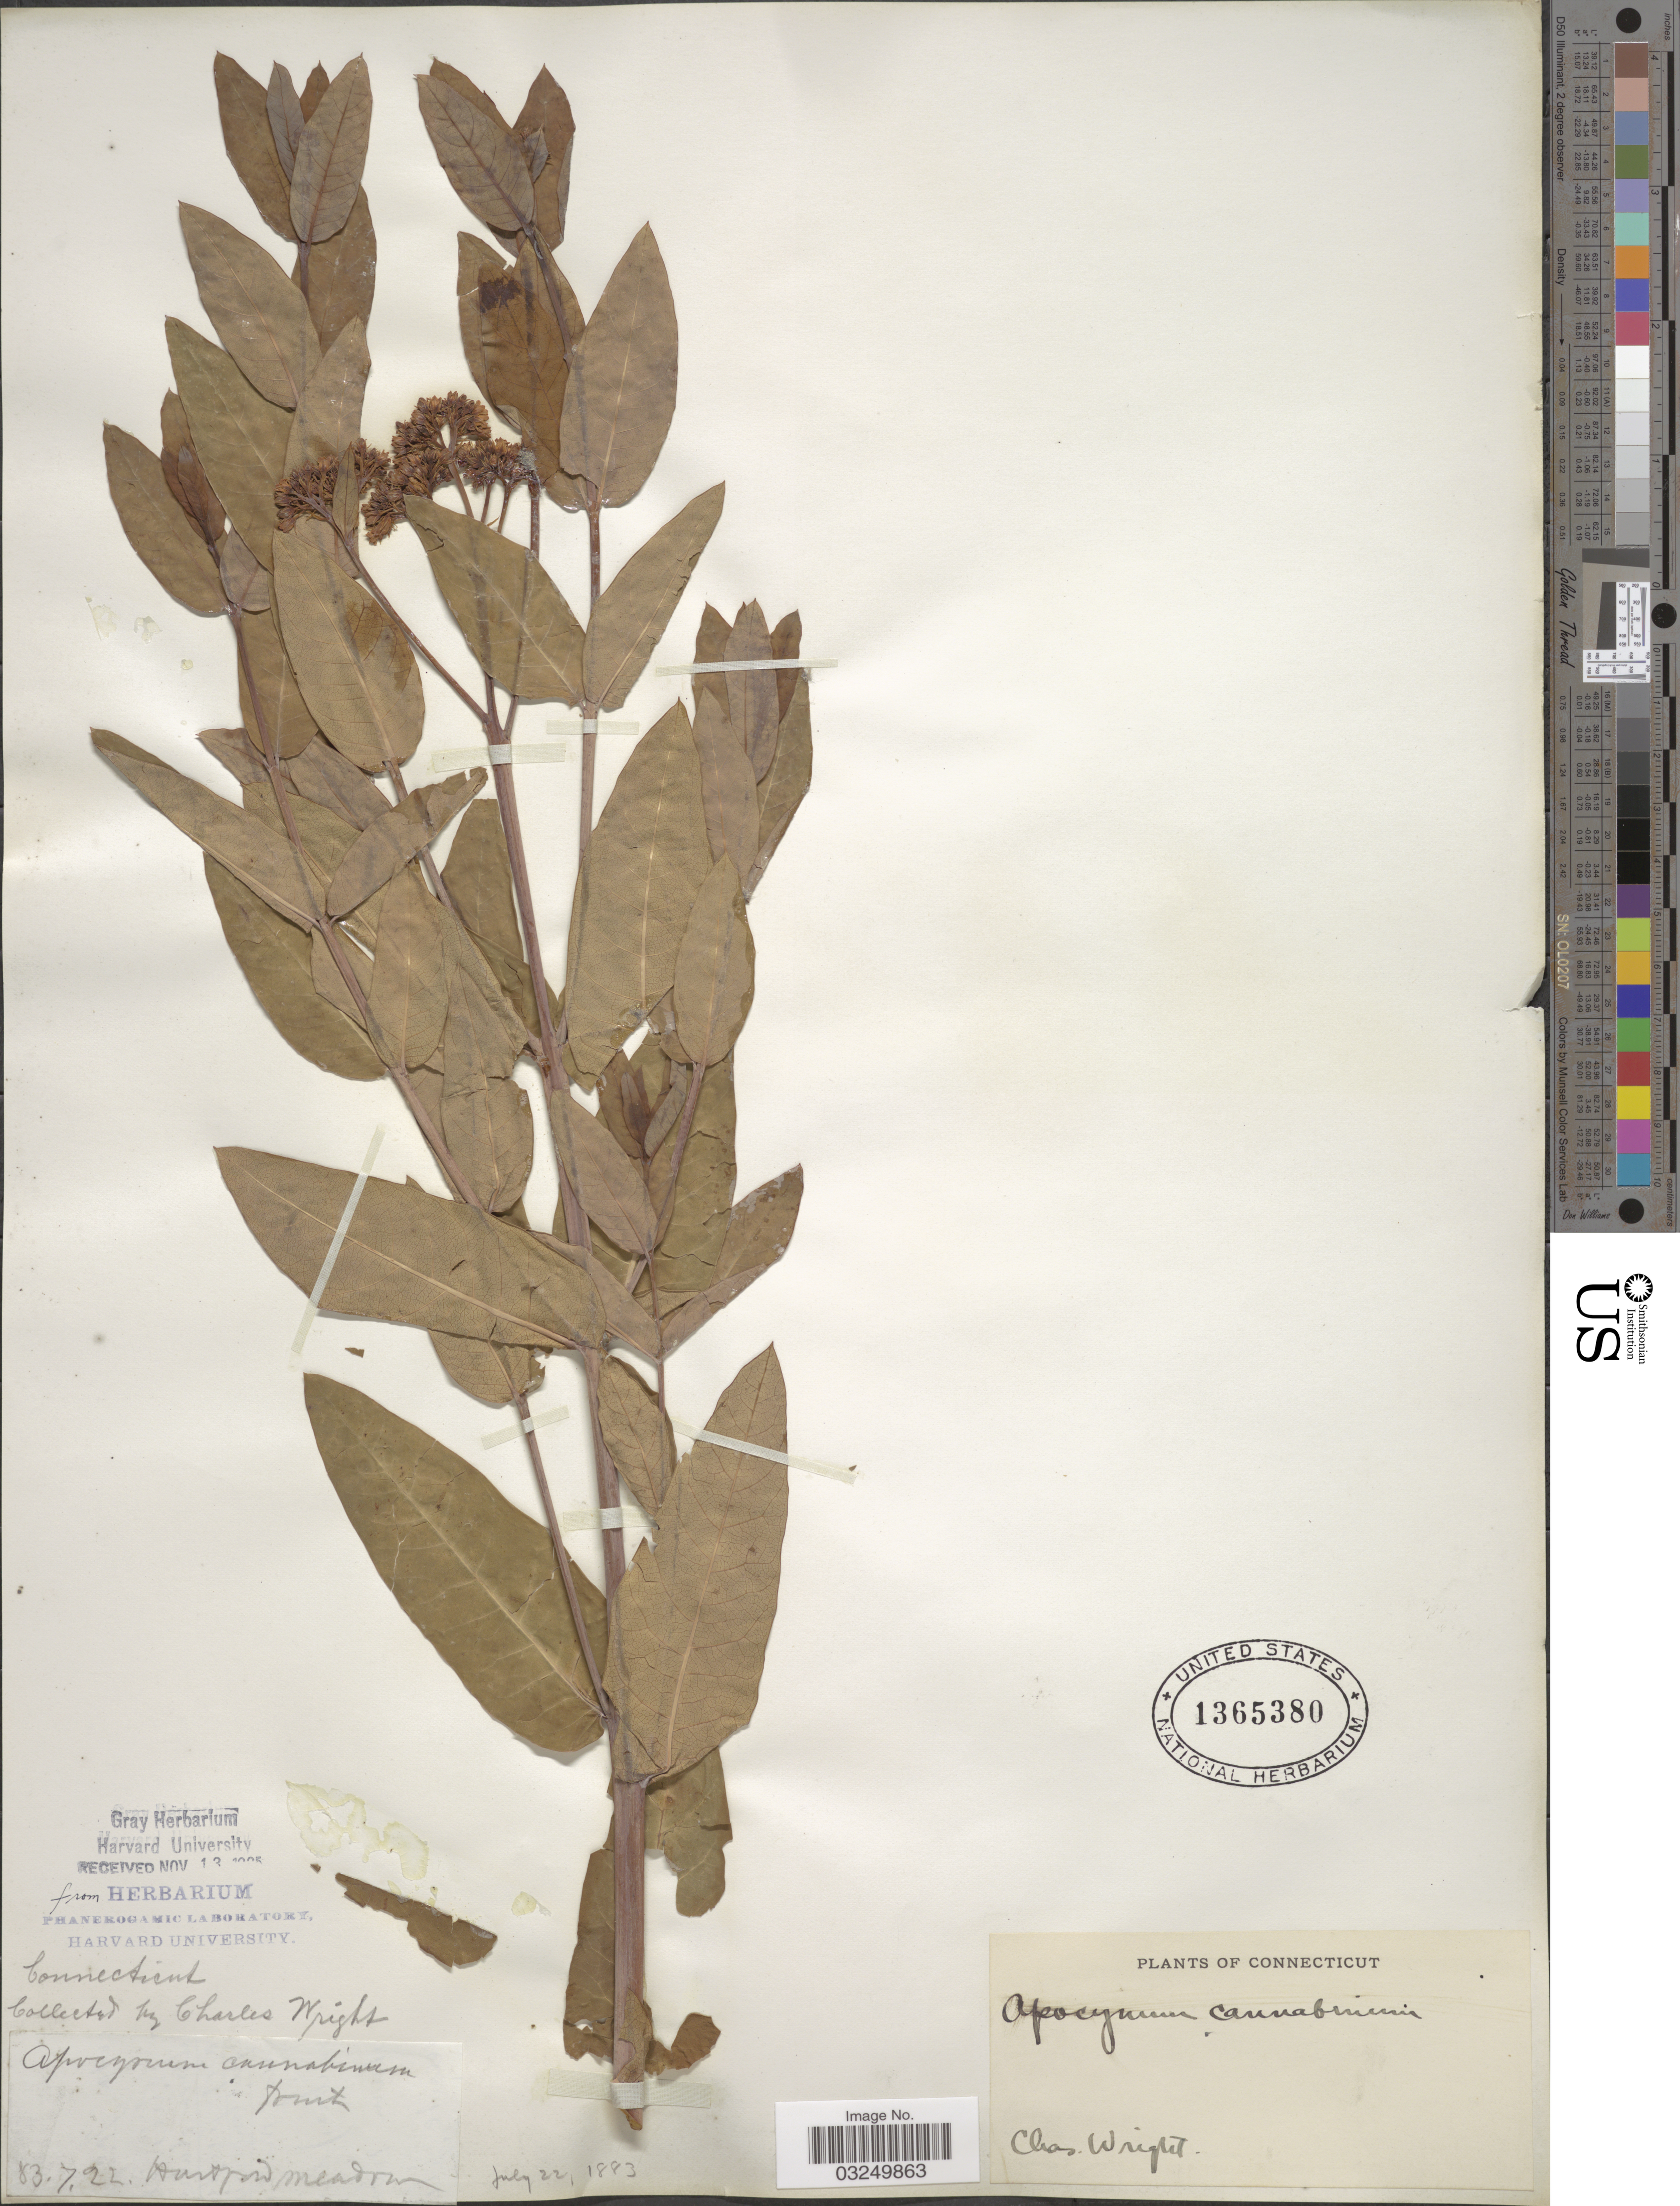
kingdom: Plantae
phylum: Tracheophyta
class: Magnoliopsida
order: Gentianales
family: Apocynaceae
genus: Apocynum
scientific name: Apocynum cannabinum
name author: L.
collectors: C. Wright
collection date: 1883-07-22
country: United States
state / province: Connecticut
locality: Hartford Meadow.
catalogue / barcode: US 1365380